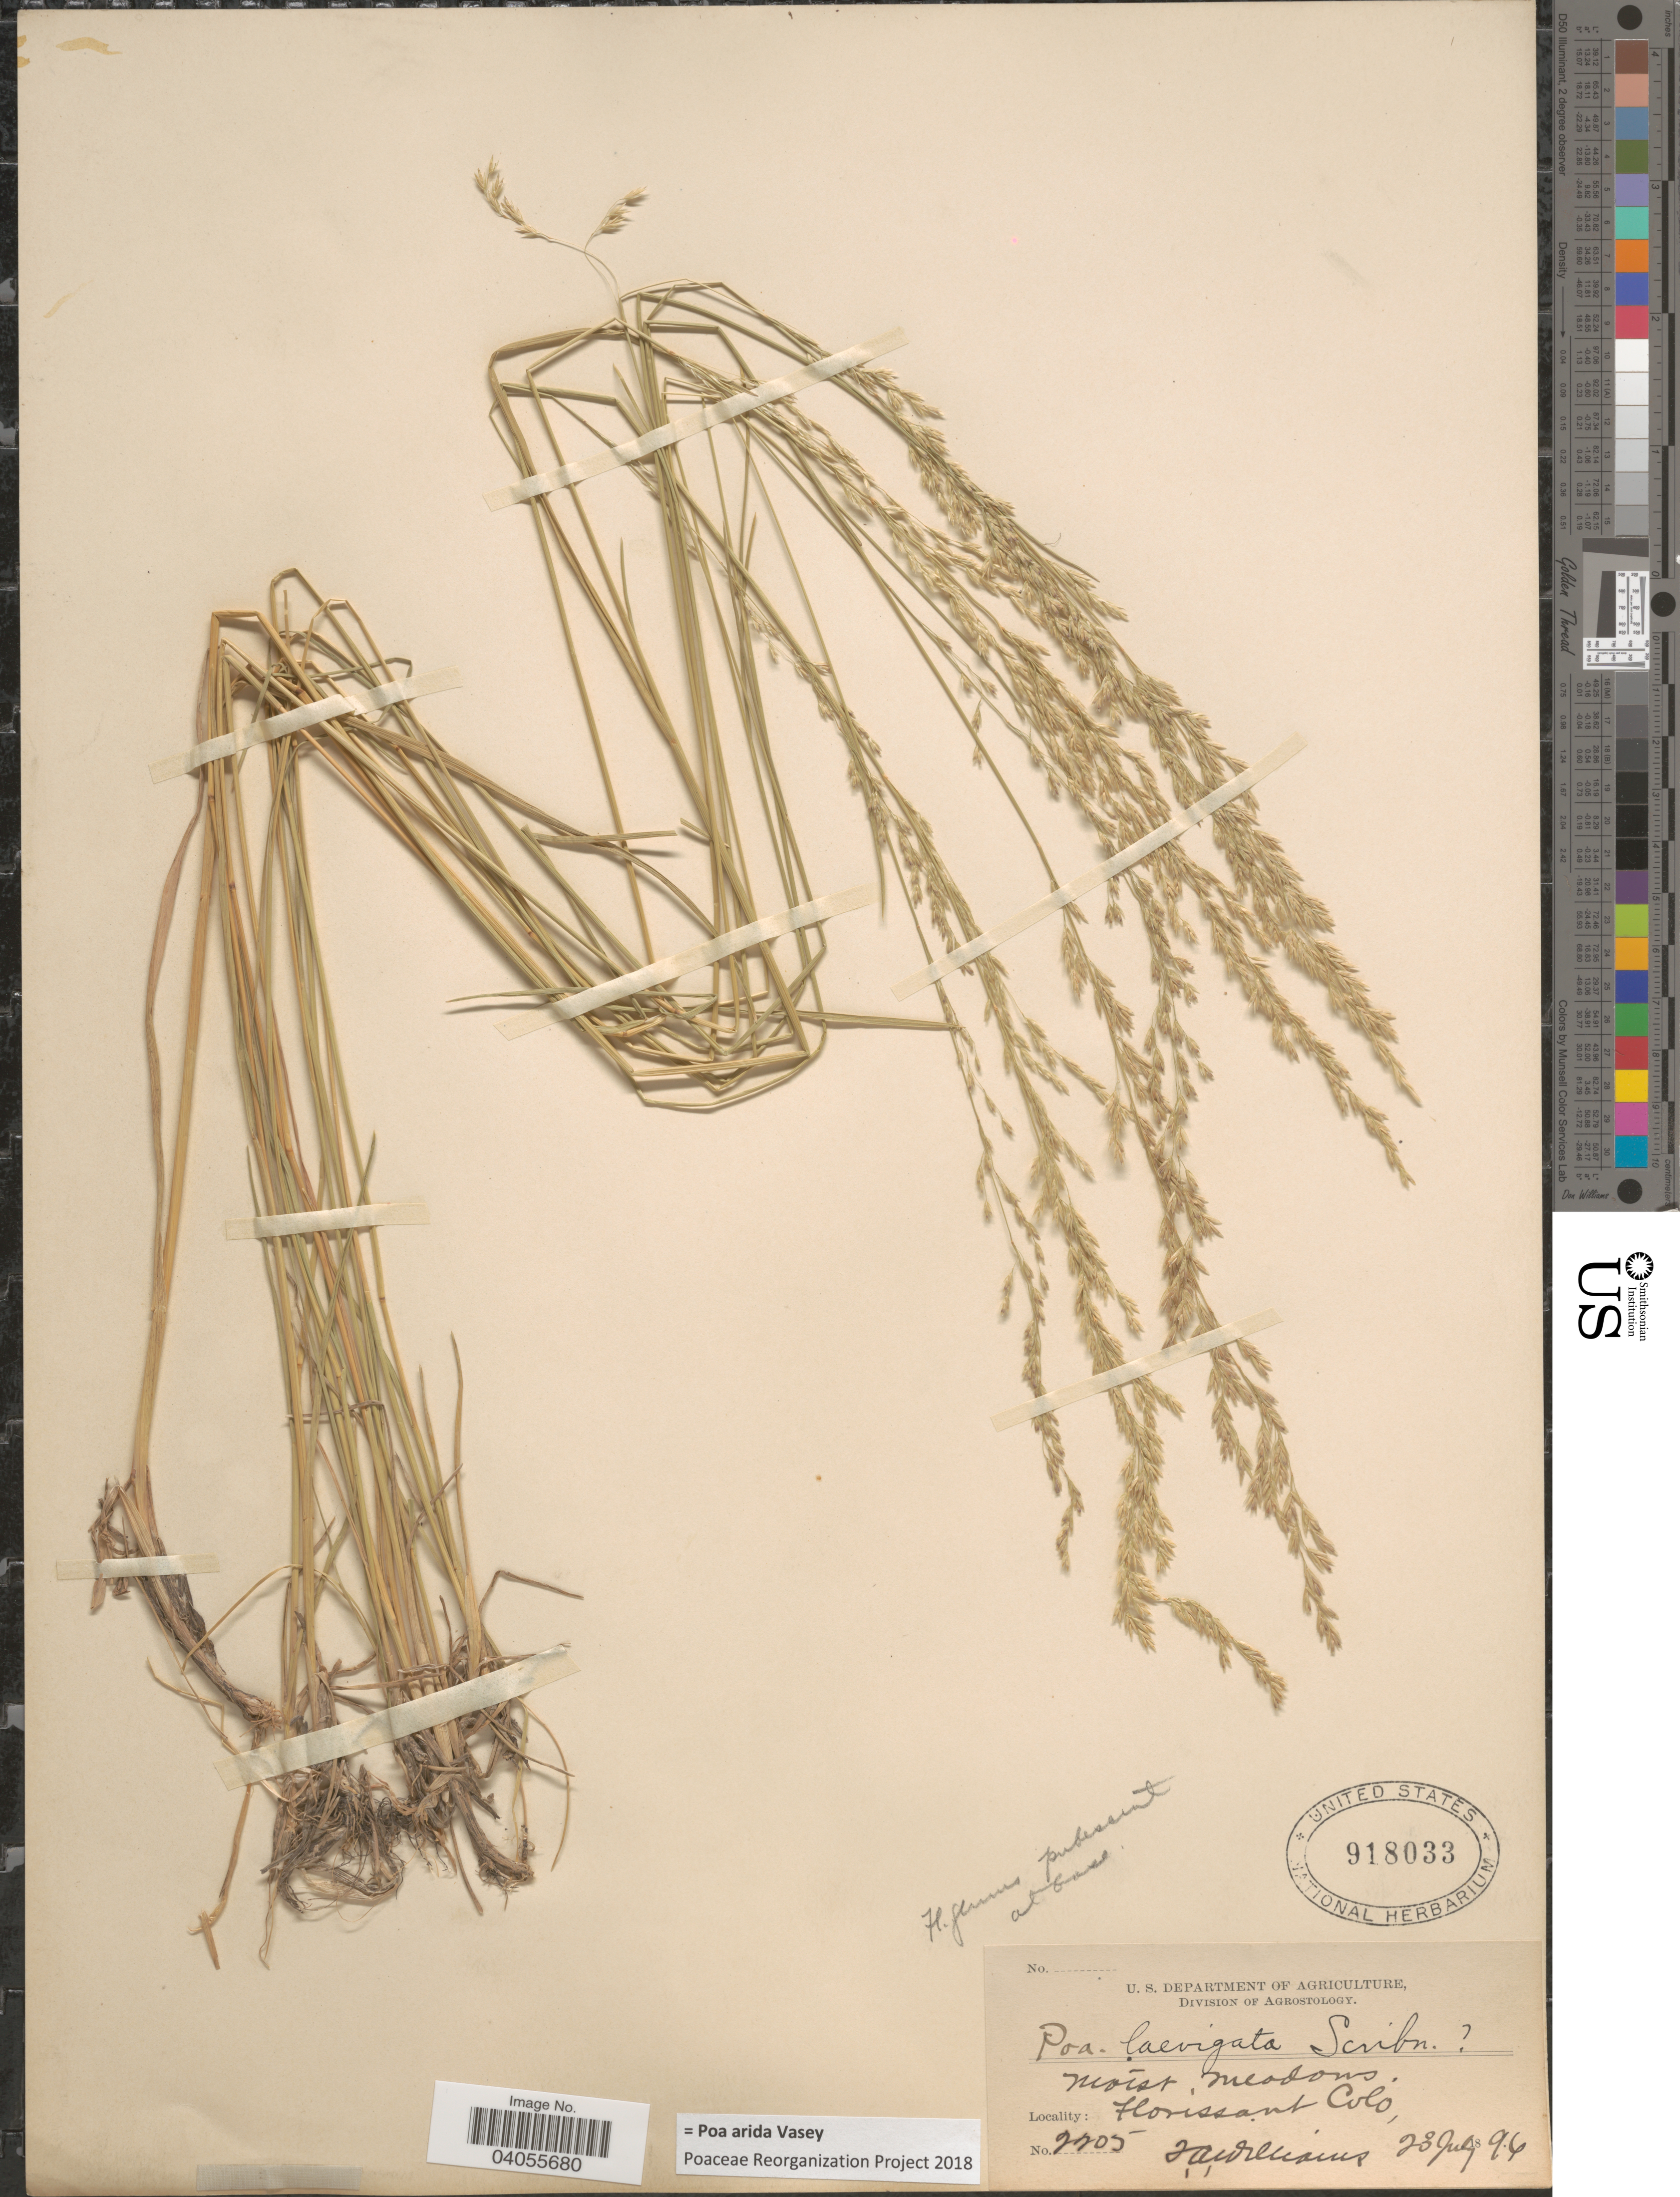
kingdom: Plantae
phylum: Tracheophyta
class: Liliopsida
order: Poales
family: Poaceae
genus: Poa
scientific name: Poa arida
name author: Vasey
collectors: T. A. Williams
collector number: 2205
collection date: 1896-07-23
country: United States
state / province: Colorado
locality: Florissant.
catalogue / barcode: US 918033